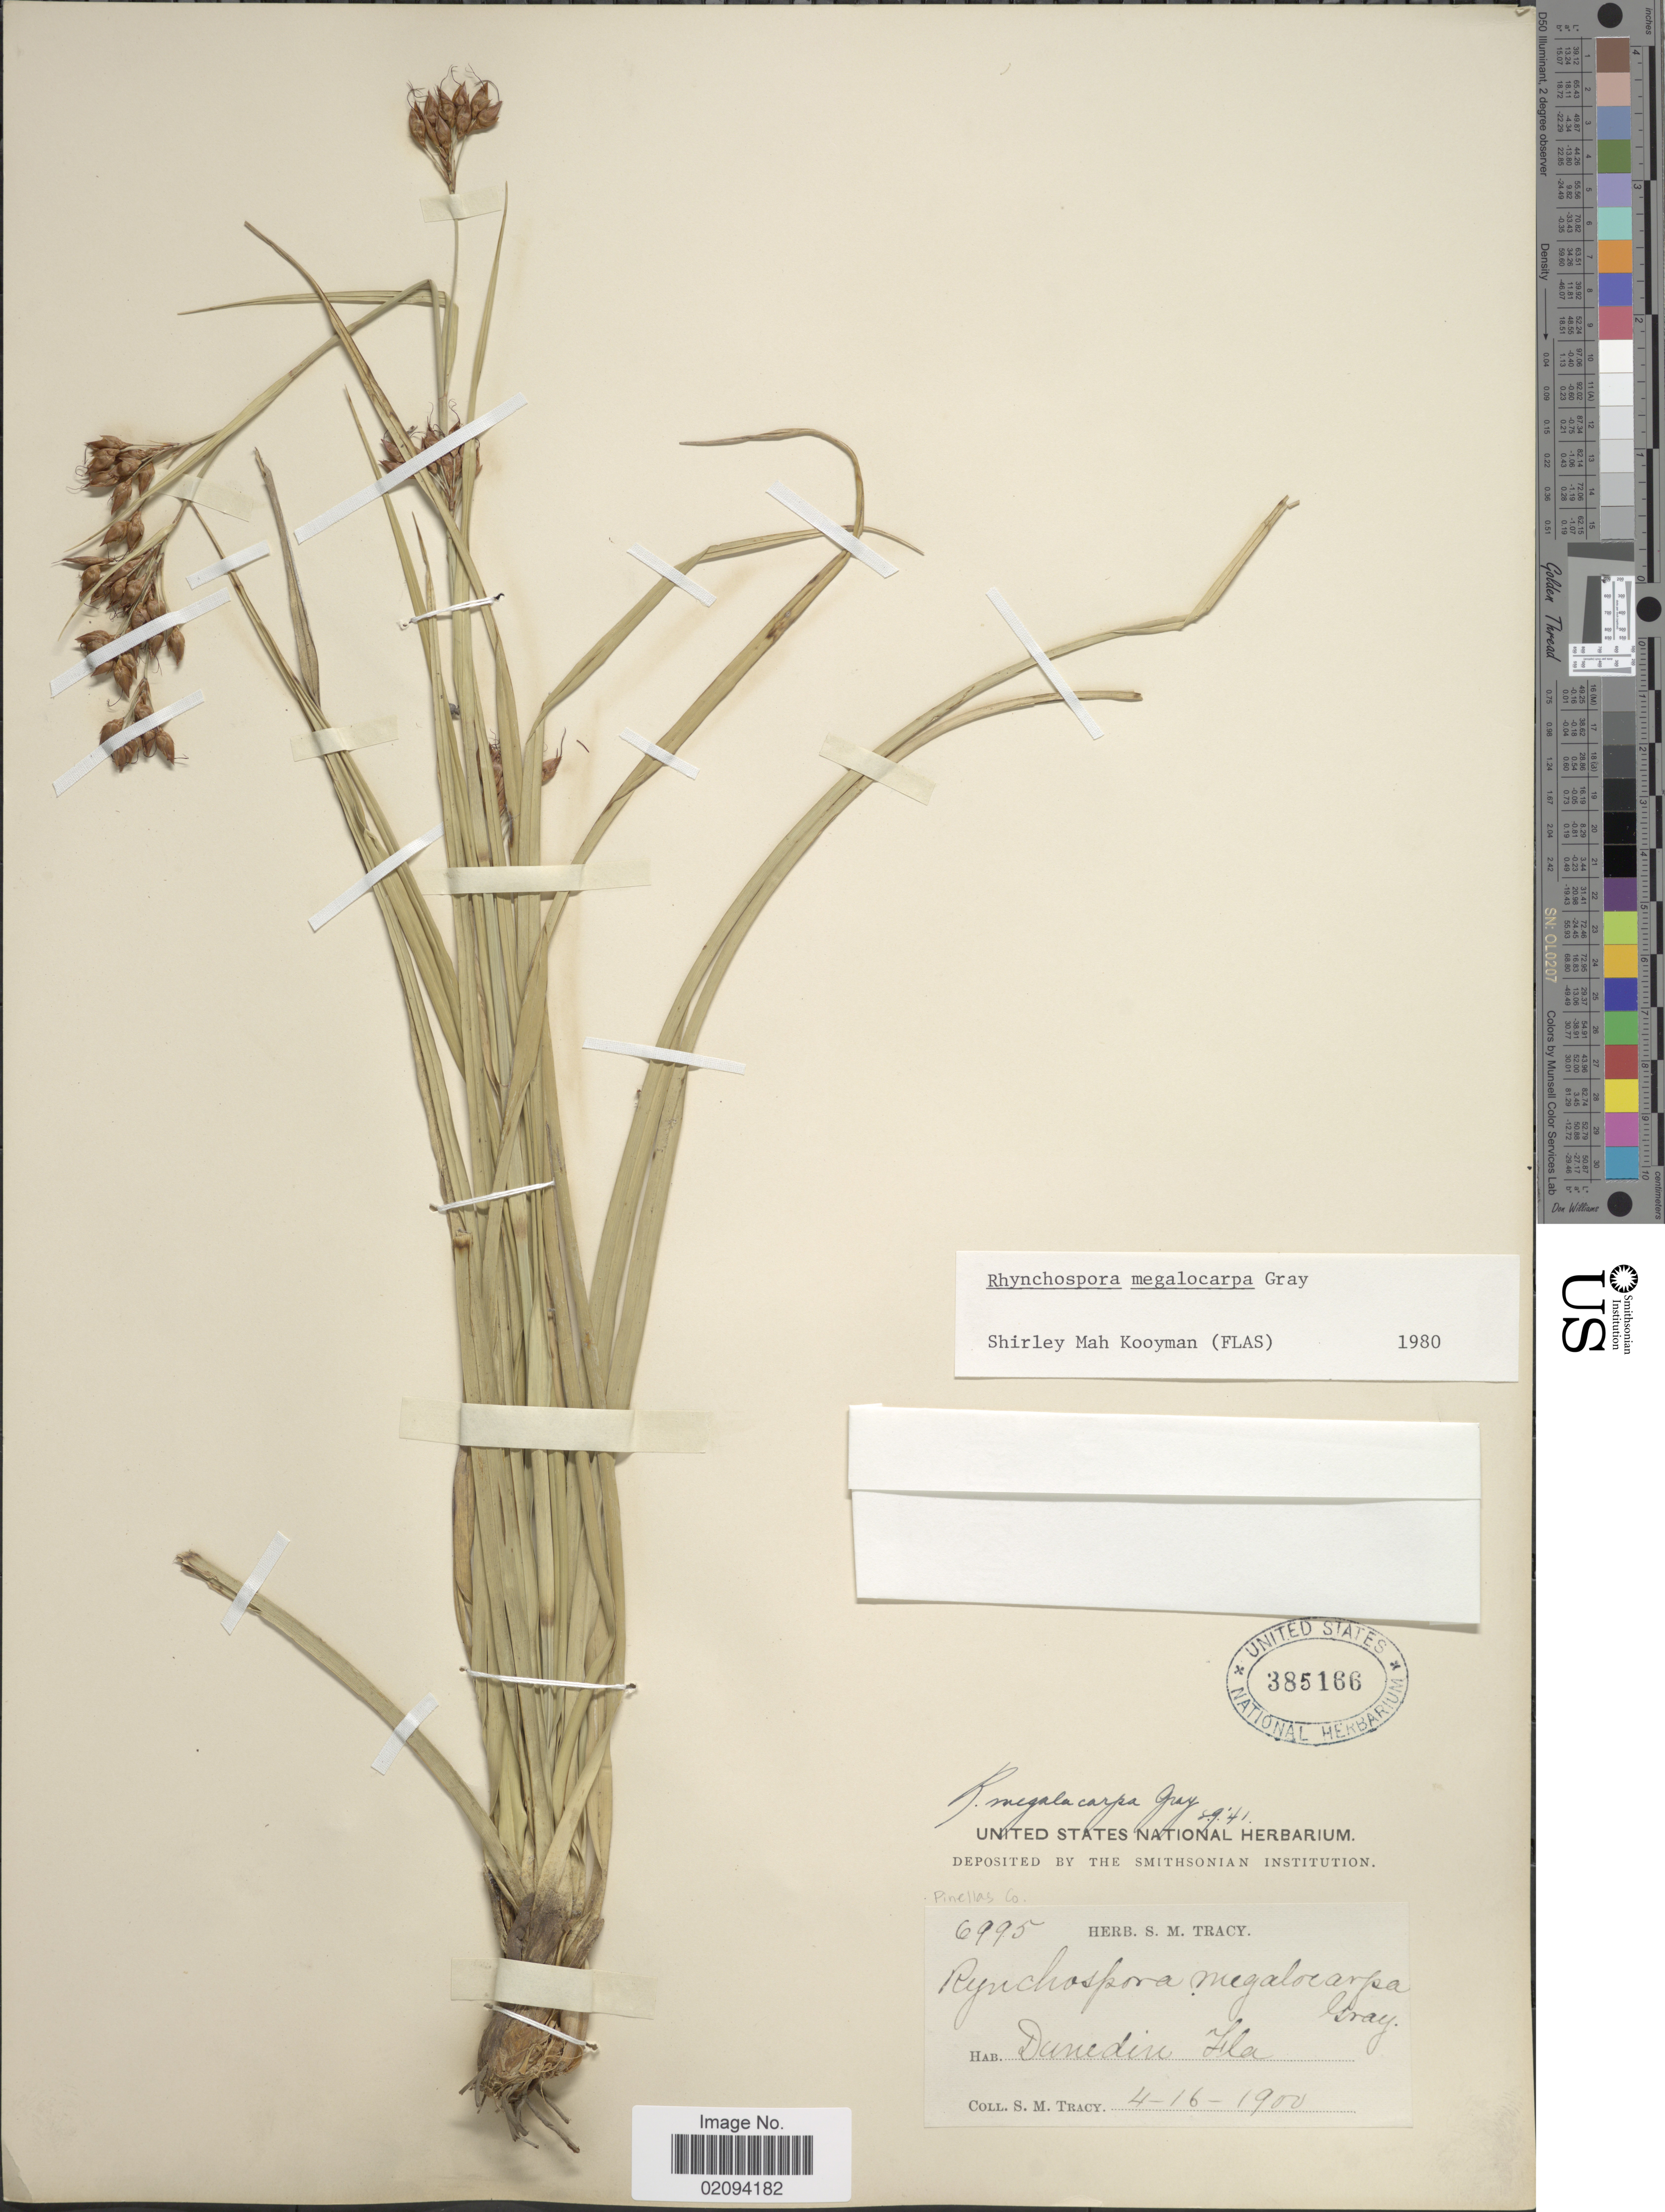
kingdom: Plantae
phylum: Tracheophyta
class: Liliopsida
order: Poales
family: Cyperaceae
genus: Rhynchospora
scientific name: Rhynchospora megalocarpa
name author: A. Gray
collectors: S. M. Tracy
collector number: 6995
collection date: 1900-04-16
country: United States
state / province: Florida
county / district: Pinellas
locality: Dunedin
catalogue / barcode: US 385166